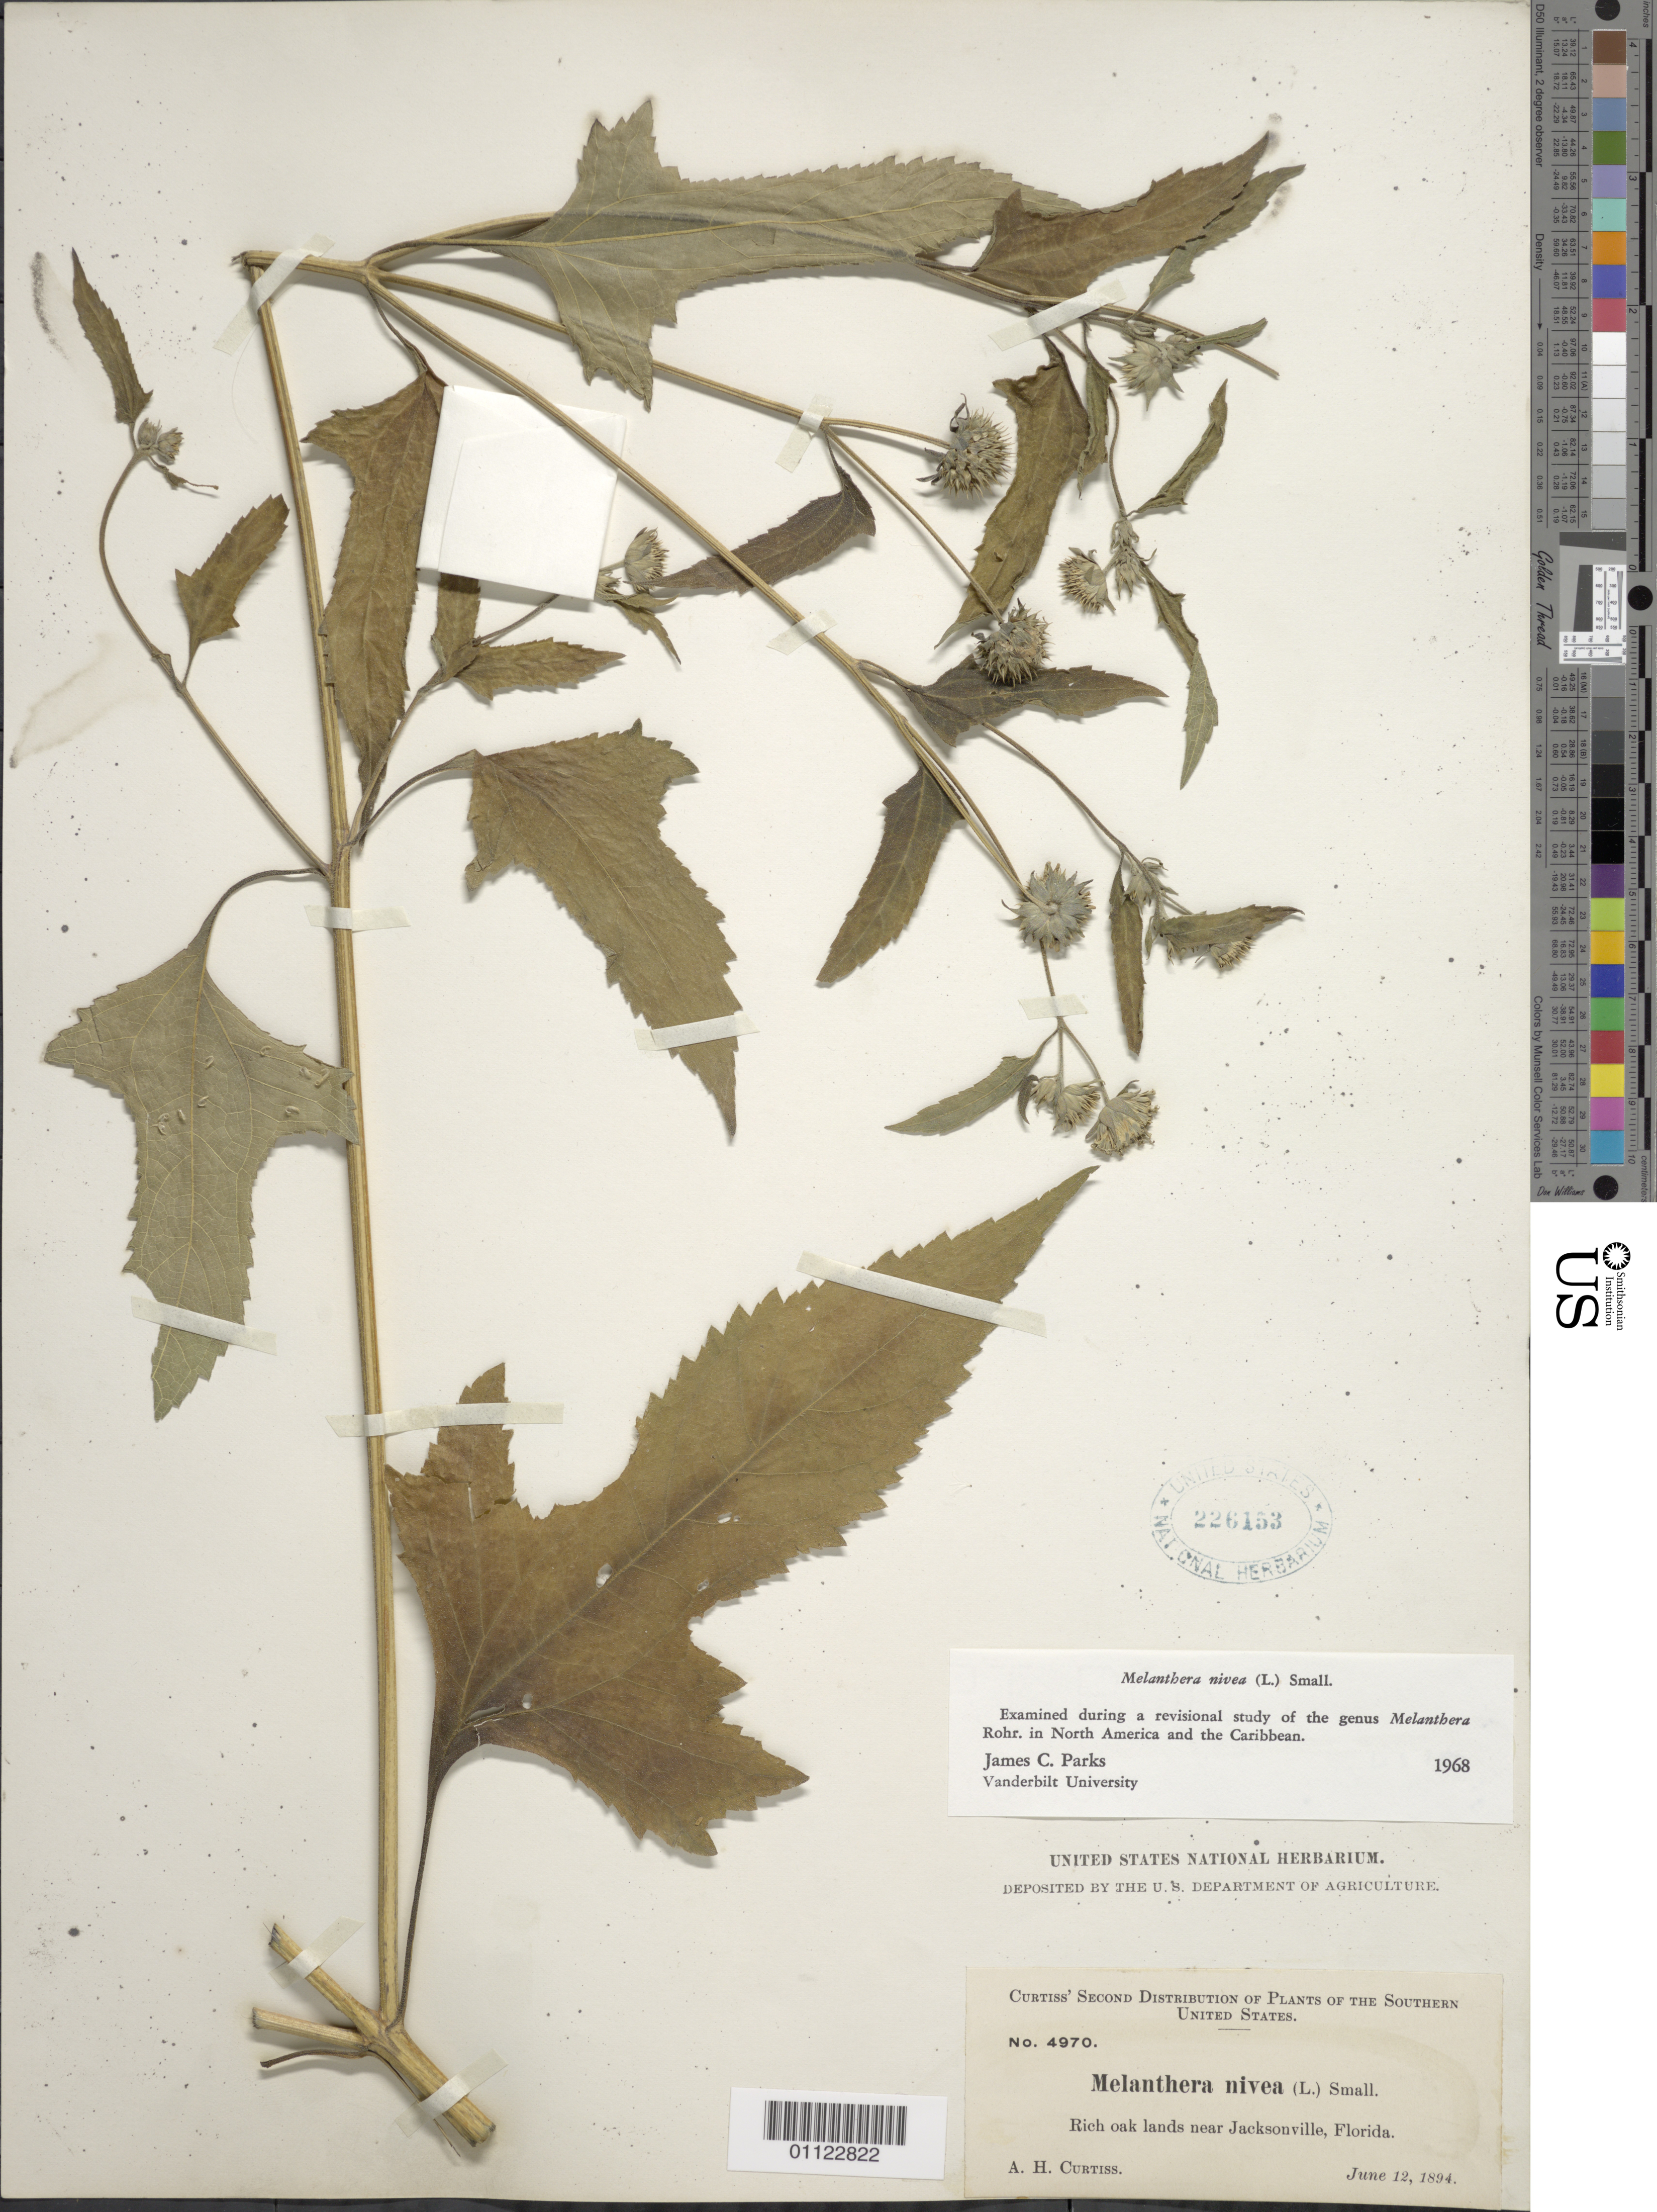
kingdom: Plantae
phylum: Tracheophyta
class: Magnoliopsida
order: Asterales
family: Asteraceae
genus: Melanthera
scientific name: Melanthera nivea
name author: (L.) Small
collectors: A. H. Curtiss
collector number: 4970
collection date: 1894-06-12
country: United States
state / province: Florida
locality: Rich oak lands near Jacksonville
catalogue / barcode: US 226153